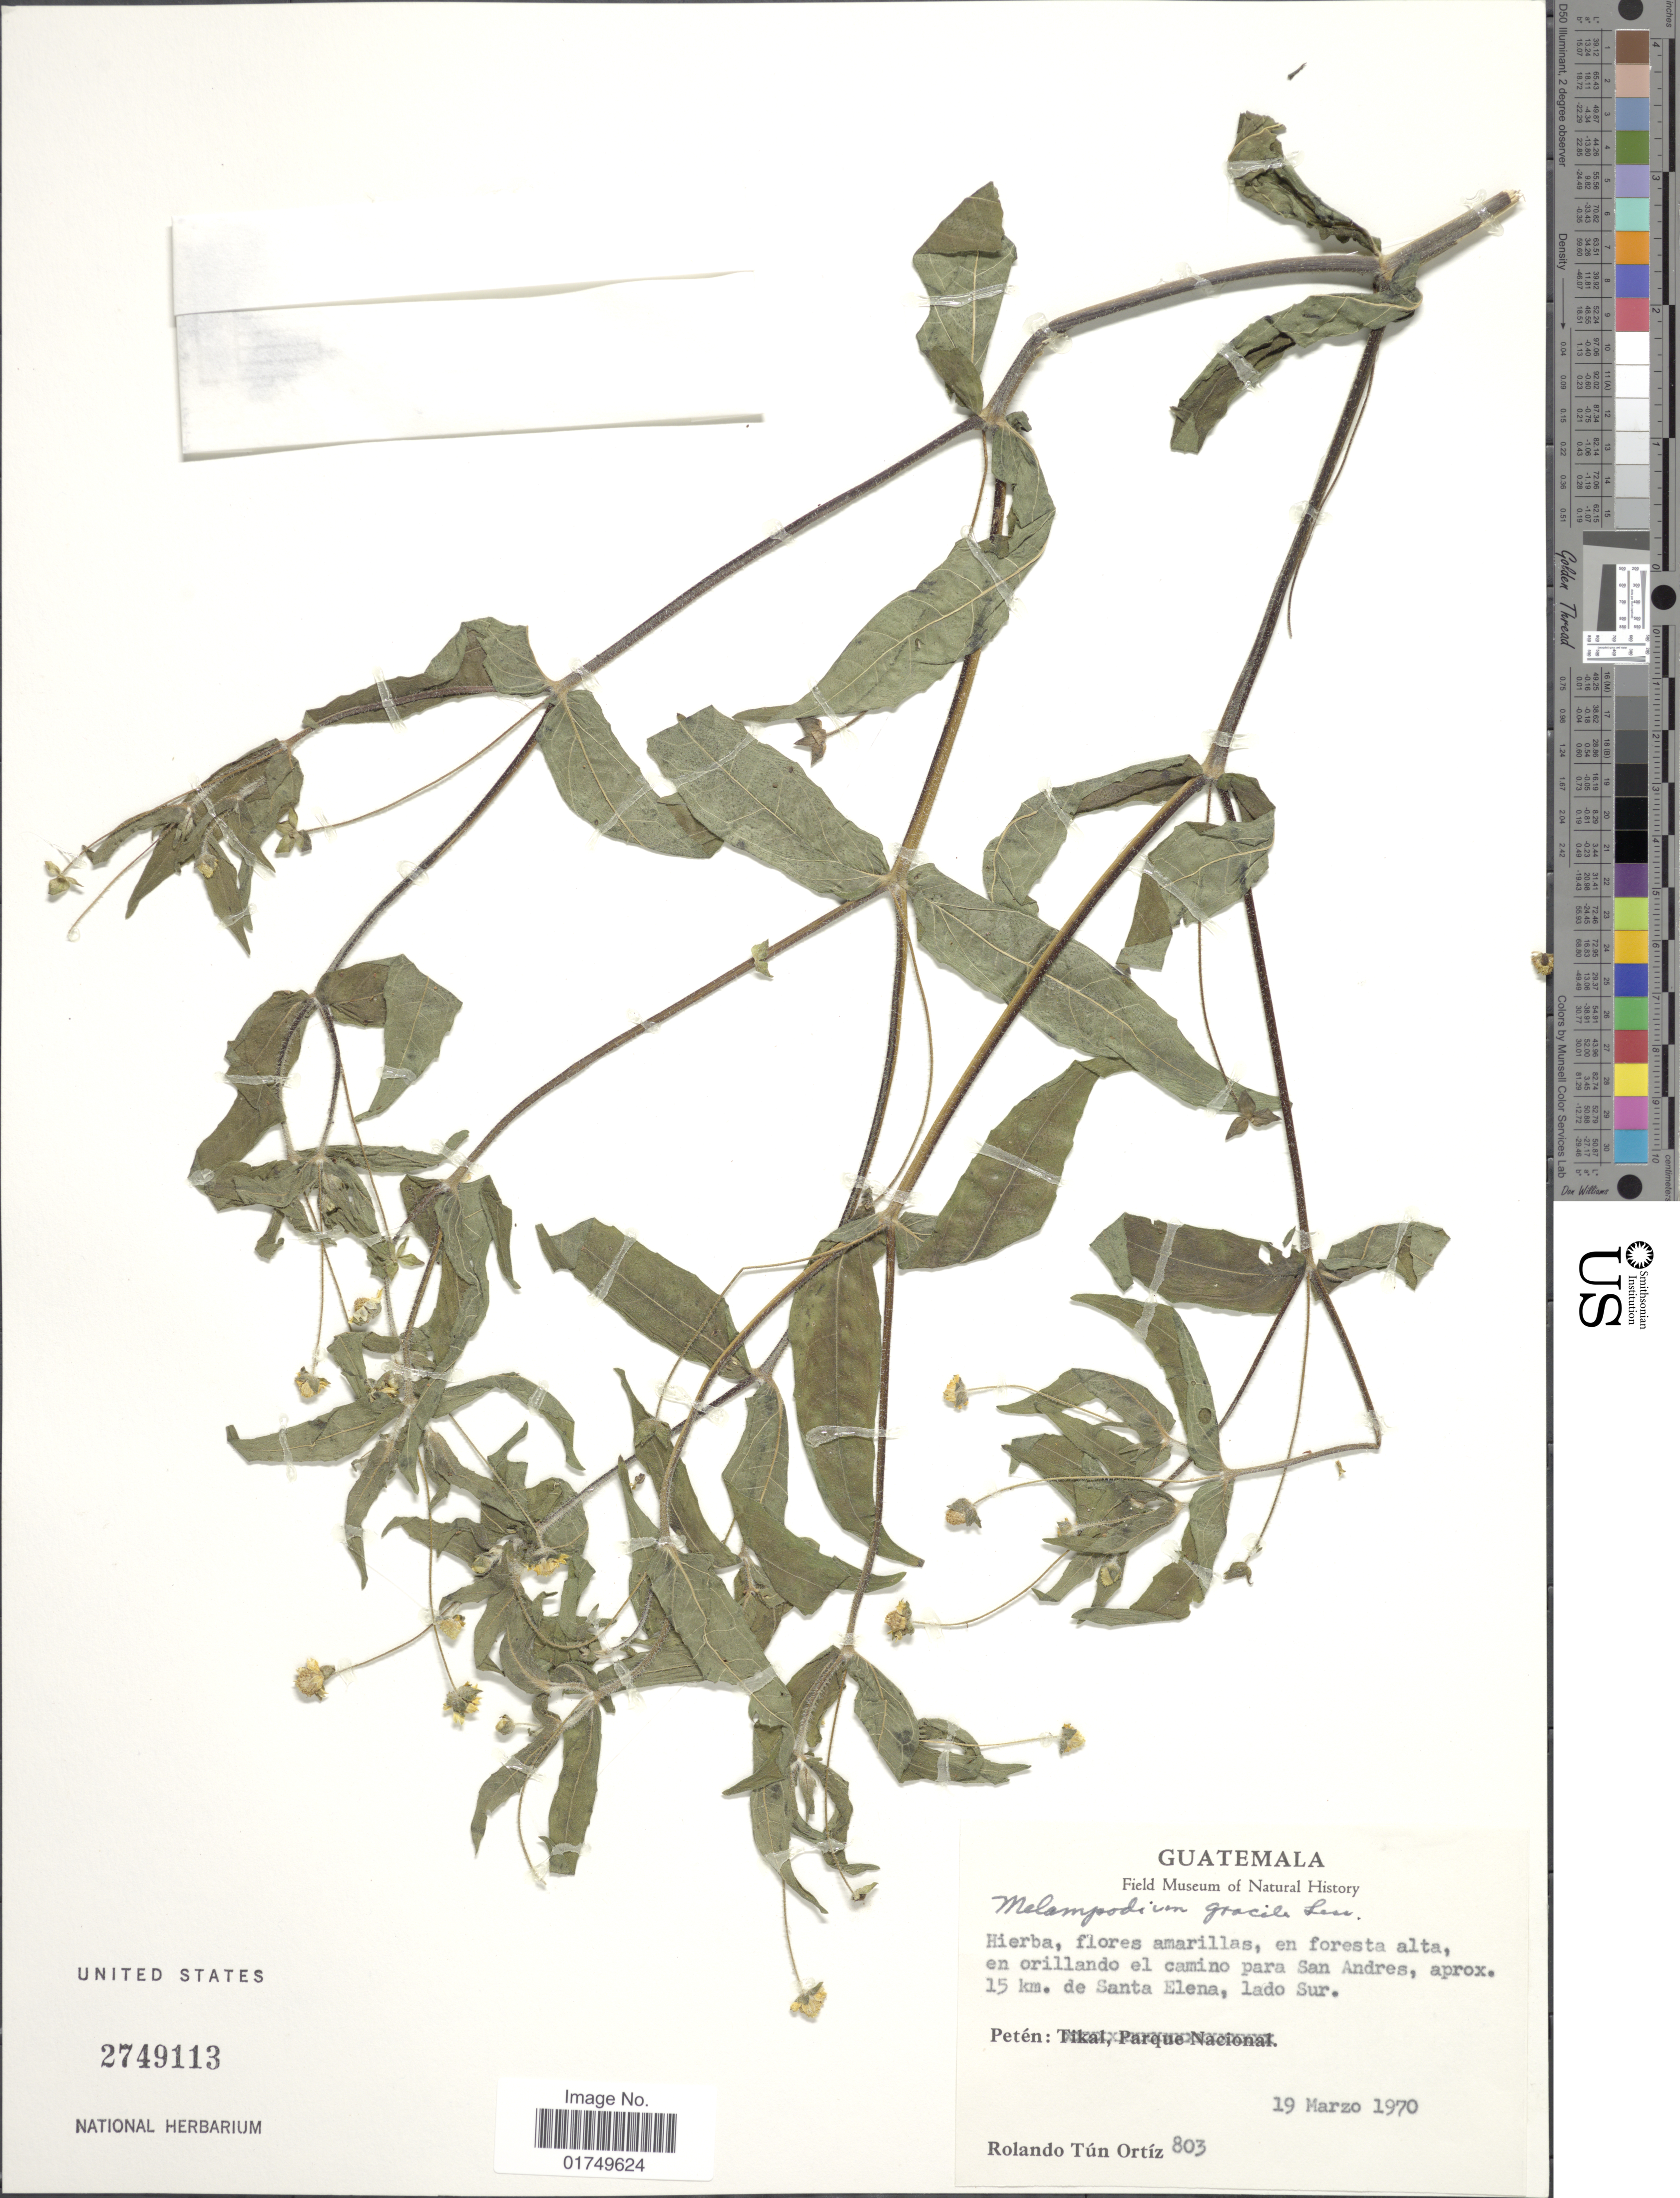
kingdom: Plantae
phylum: Tracheophyta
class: Magnoliopsida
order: Asterales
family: Asteraceae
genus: Melampodium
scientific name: Melampodium gracile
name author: Less.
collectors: R. Tún Ortíz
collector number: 803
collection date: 1970-03-19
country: Guatemala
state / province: El Petén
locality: En orillando el camino para San Andres, aprox. 15 km. de Santa Elena, lado Sur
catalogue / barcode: US 2749113